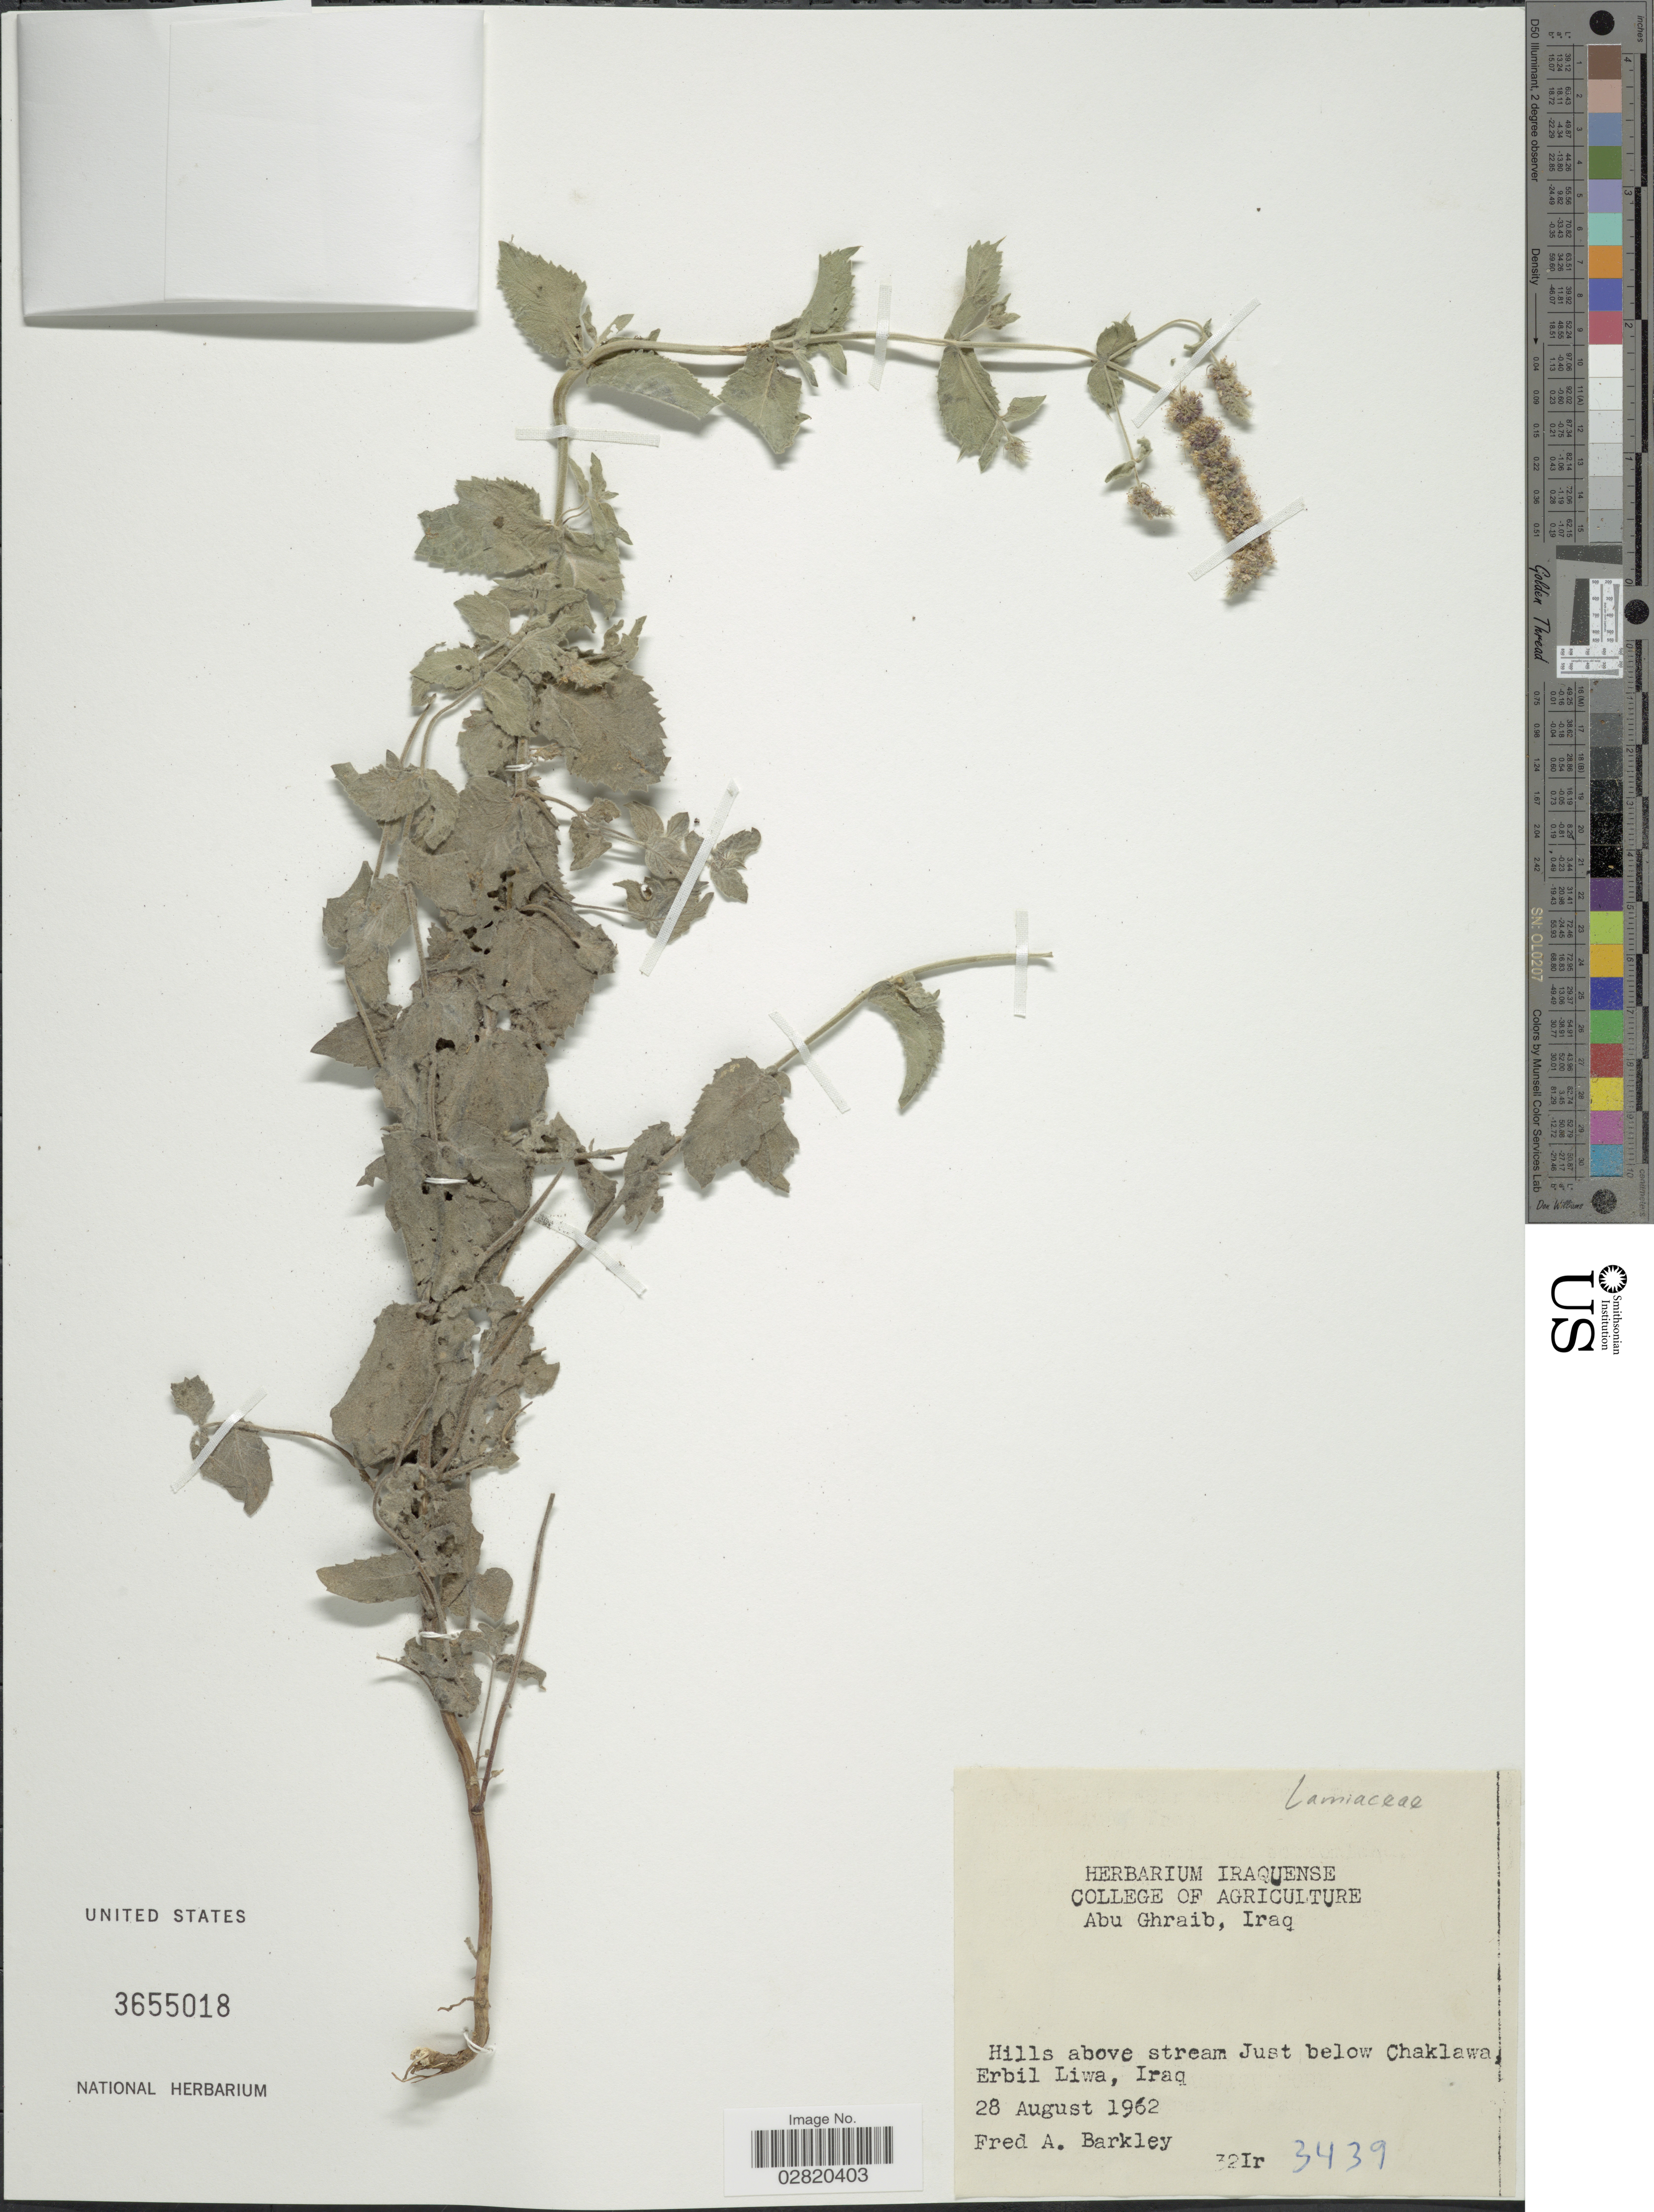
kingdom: Plantae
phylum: Tracheophyta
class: Magnoliopsida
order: Lamiales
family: Lamiaceae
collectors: F. A. Barkley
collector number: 3439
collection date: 1962-08-28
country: Iraq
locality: Abu Ghraib. Hills above stream. Just below Chaklawa, Erbil Liwa.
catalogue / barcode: US 3655018